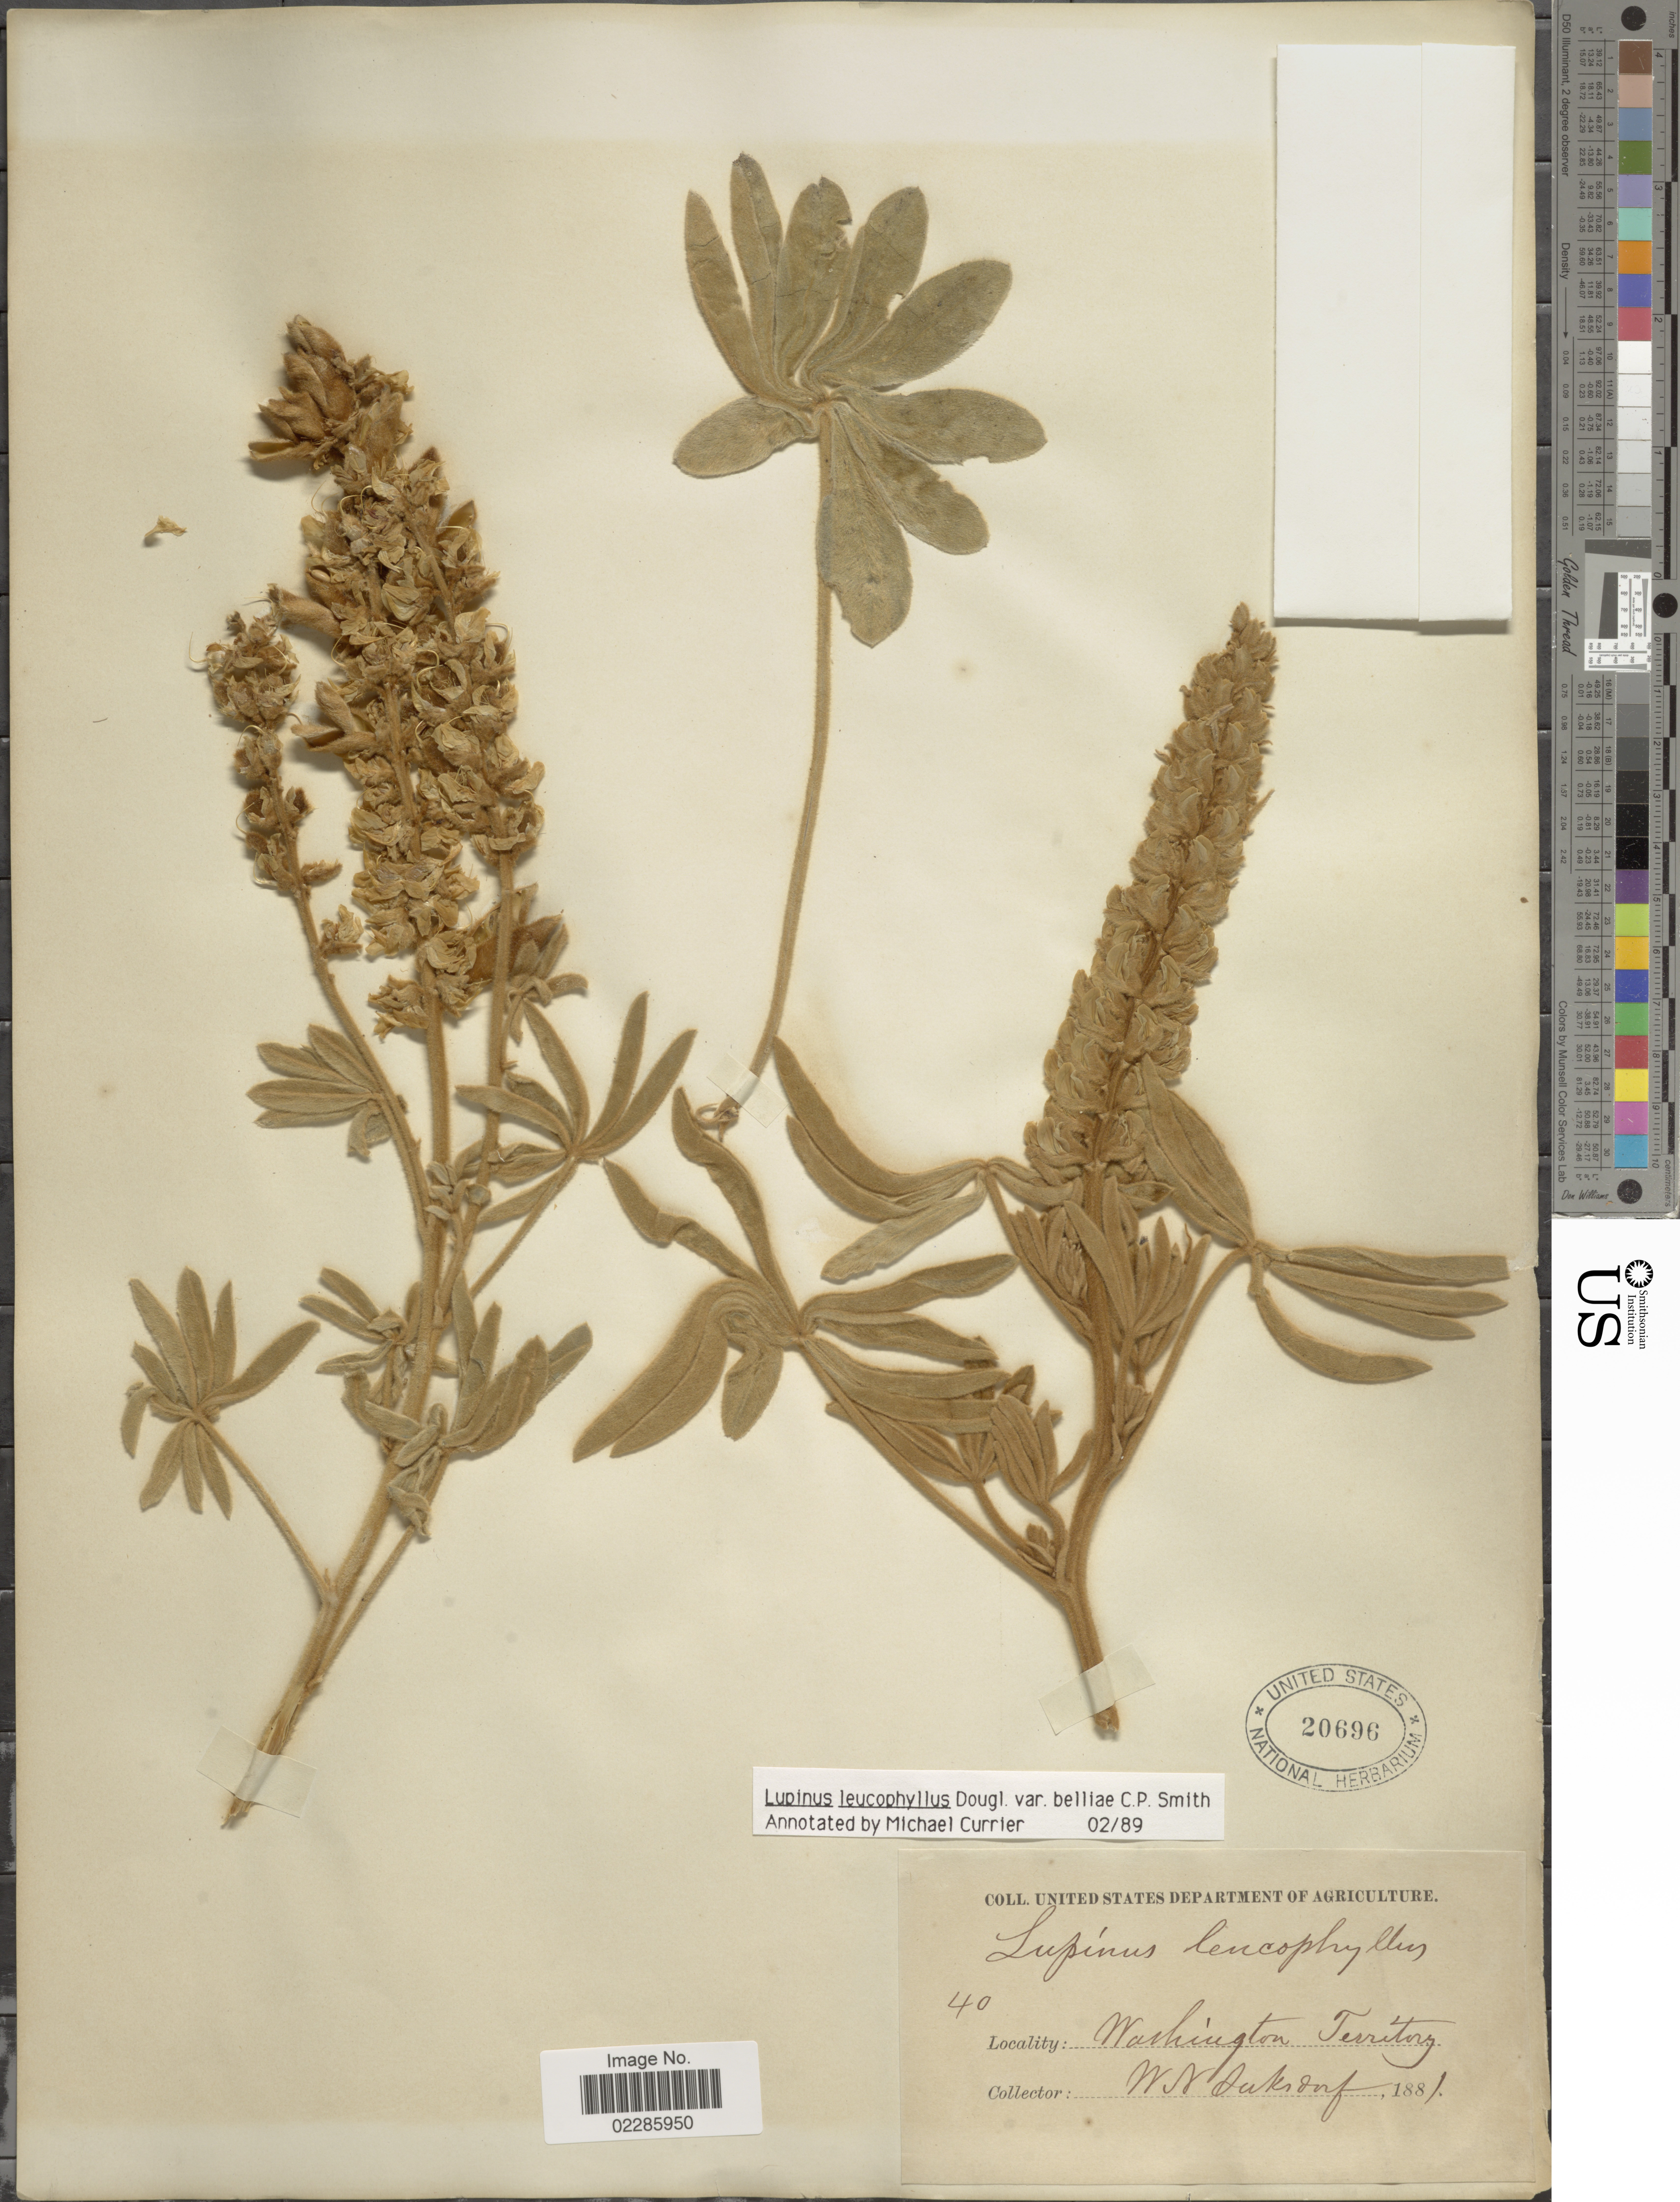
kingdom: Plantae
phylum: Tracheophyta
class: Magnoliopsida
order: Fabales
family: Fabaceae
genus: Lupinus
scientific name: Lupinus leucophyllus var. belliae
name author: C.P. Sm.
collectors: W. N. Suksdorf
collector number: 40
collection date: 1881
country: United States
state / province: Washington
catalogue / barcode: US 20696